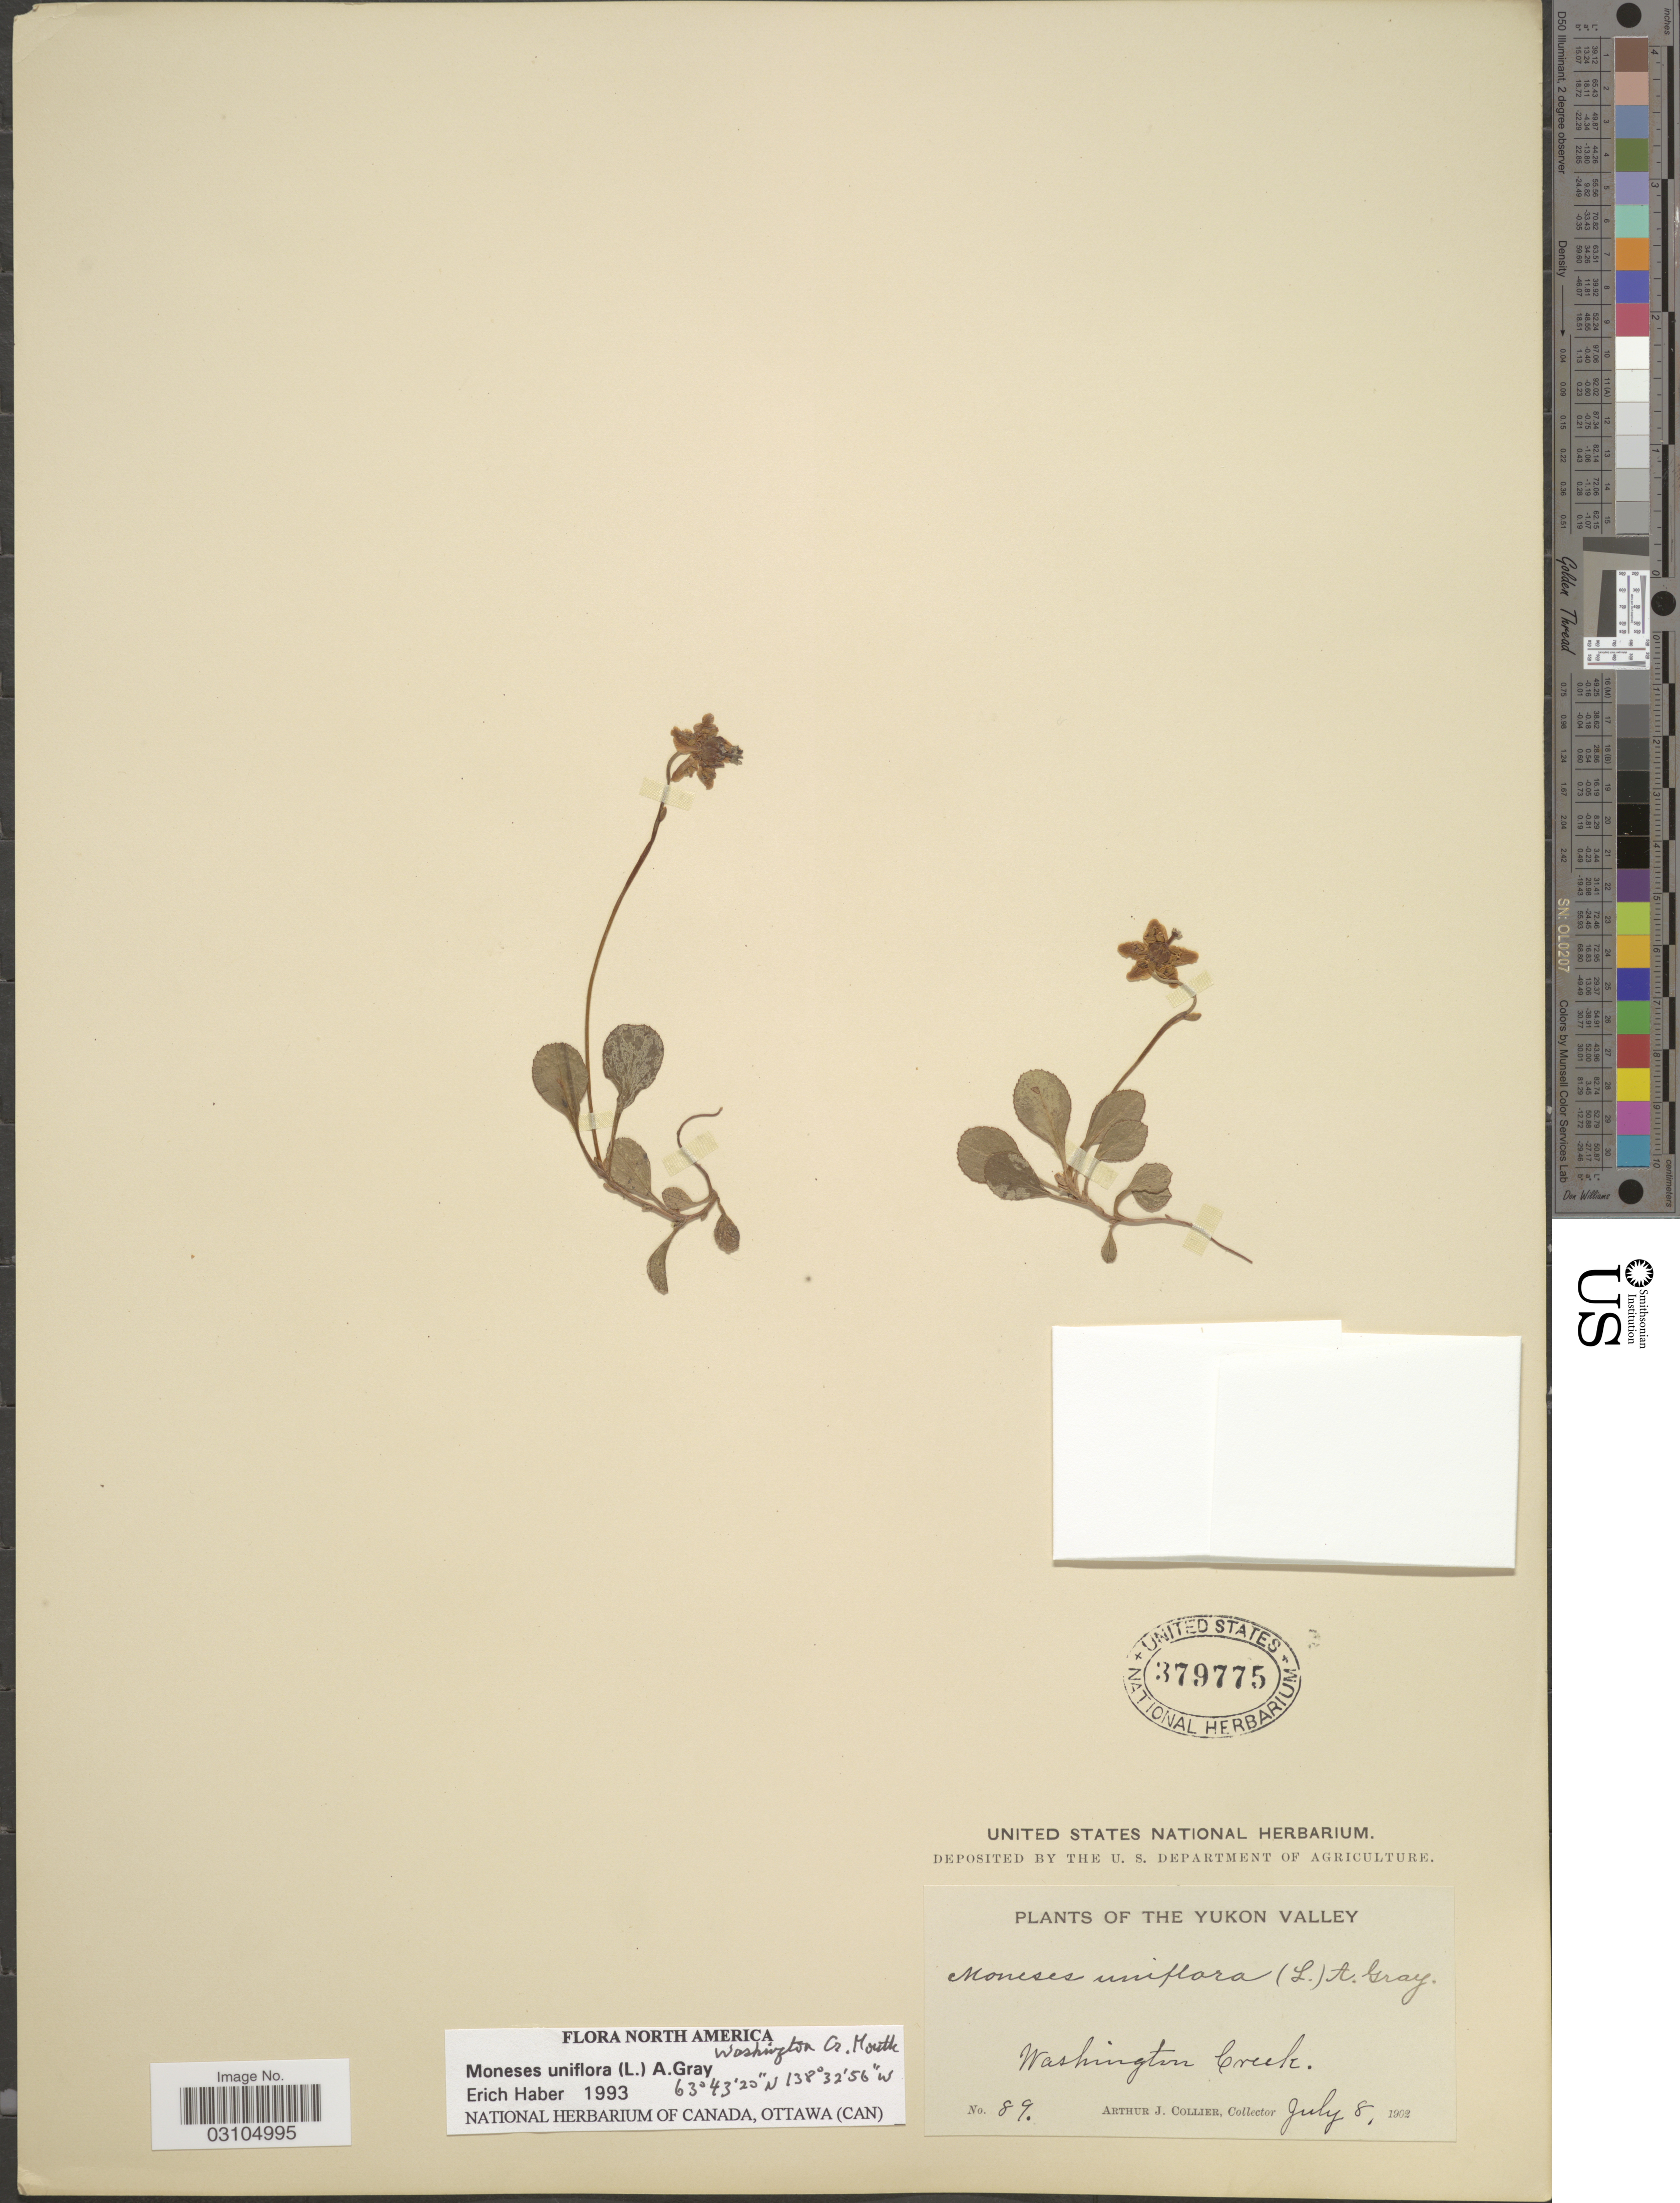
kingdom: Plantae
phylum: Tracheophyta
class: Magnoliopsida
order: Ericales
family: Ericaceae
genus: Moneses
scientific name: Moneses uniflora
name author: (L.) A. Gray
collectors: A. Collier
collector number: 89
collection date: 1902-07-08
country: United States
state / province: Washington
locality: The Yukon Valley [unsure placement]. Washington Creek.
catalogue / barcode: US 379775